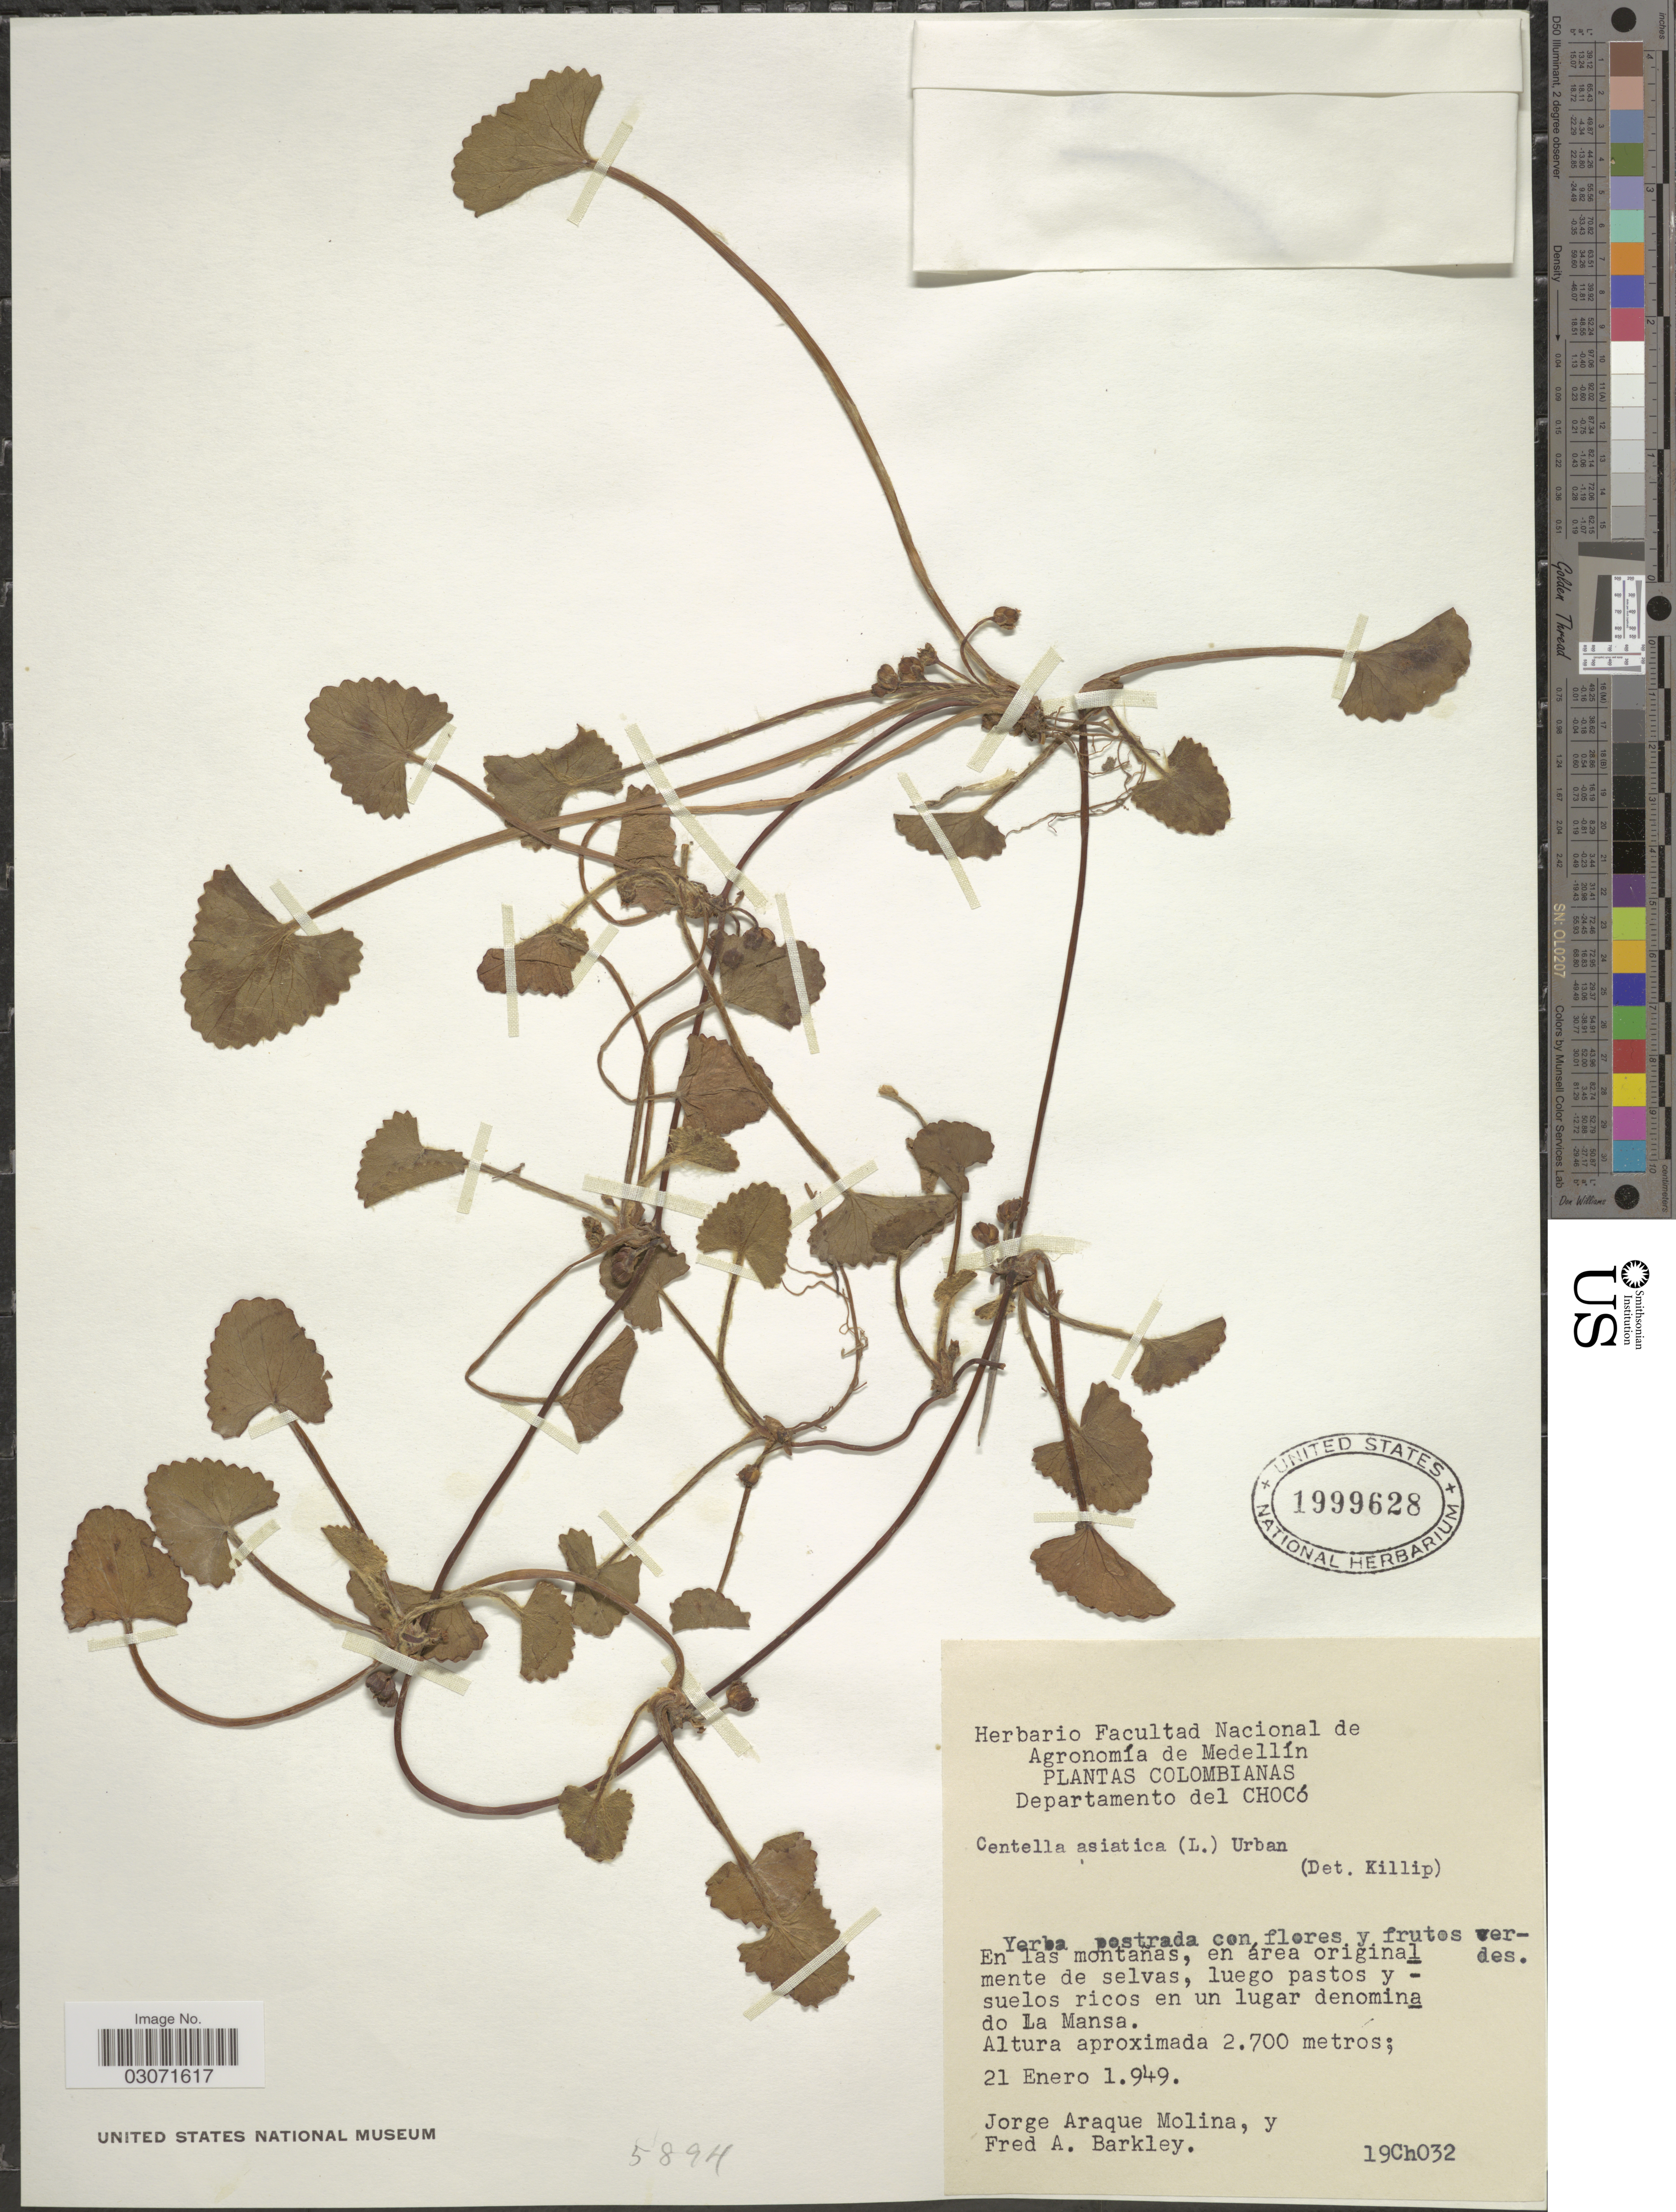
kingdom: Plantae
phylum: Tracheophyta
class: Magnoliopsida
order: Apiales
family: Apiaceae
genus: Centella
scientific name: Centella erecta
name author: (L. f.) Fernald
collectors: J. A. Molina & F. A. Barkley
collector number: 19Ch032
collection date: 1949-01-21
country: Colombia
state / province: Chocó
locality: Departamento del Chocó. La Mansa.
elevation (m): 2700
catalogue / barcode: US 1999628